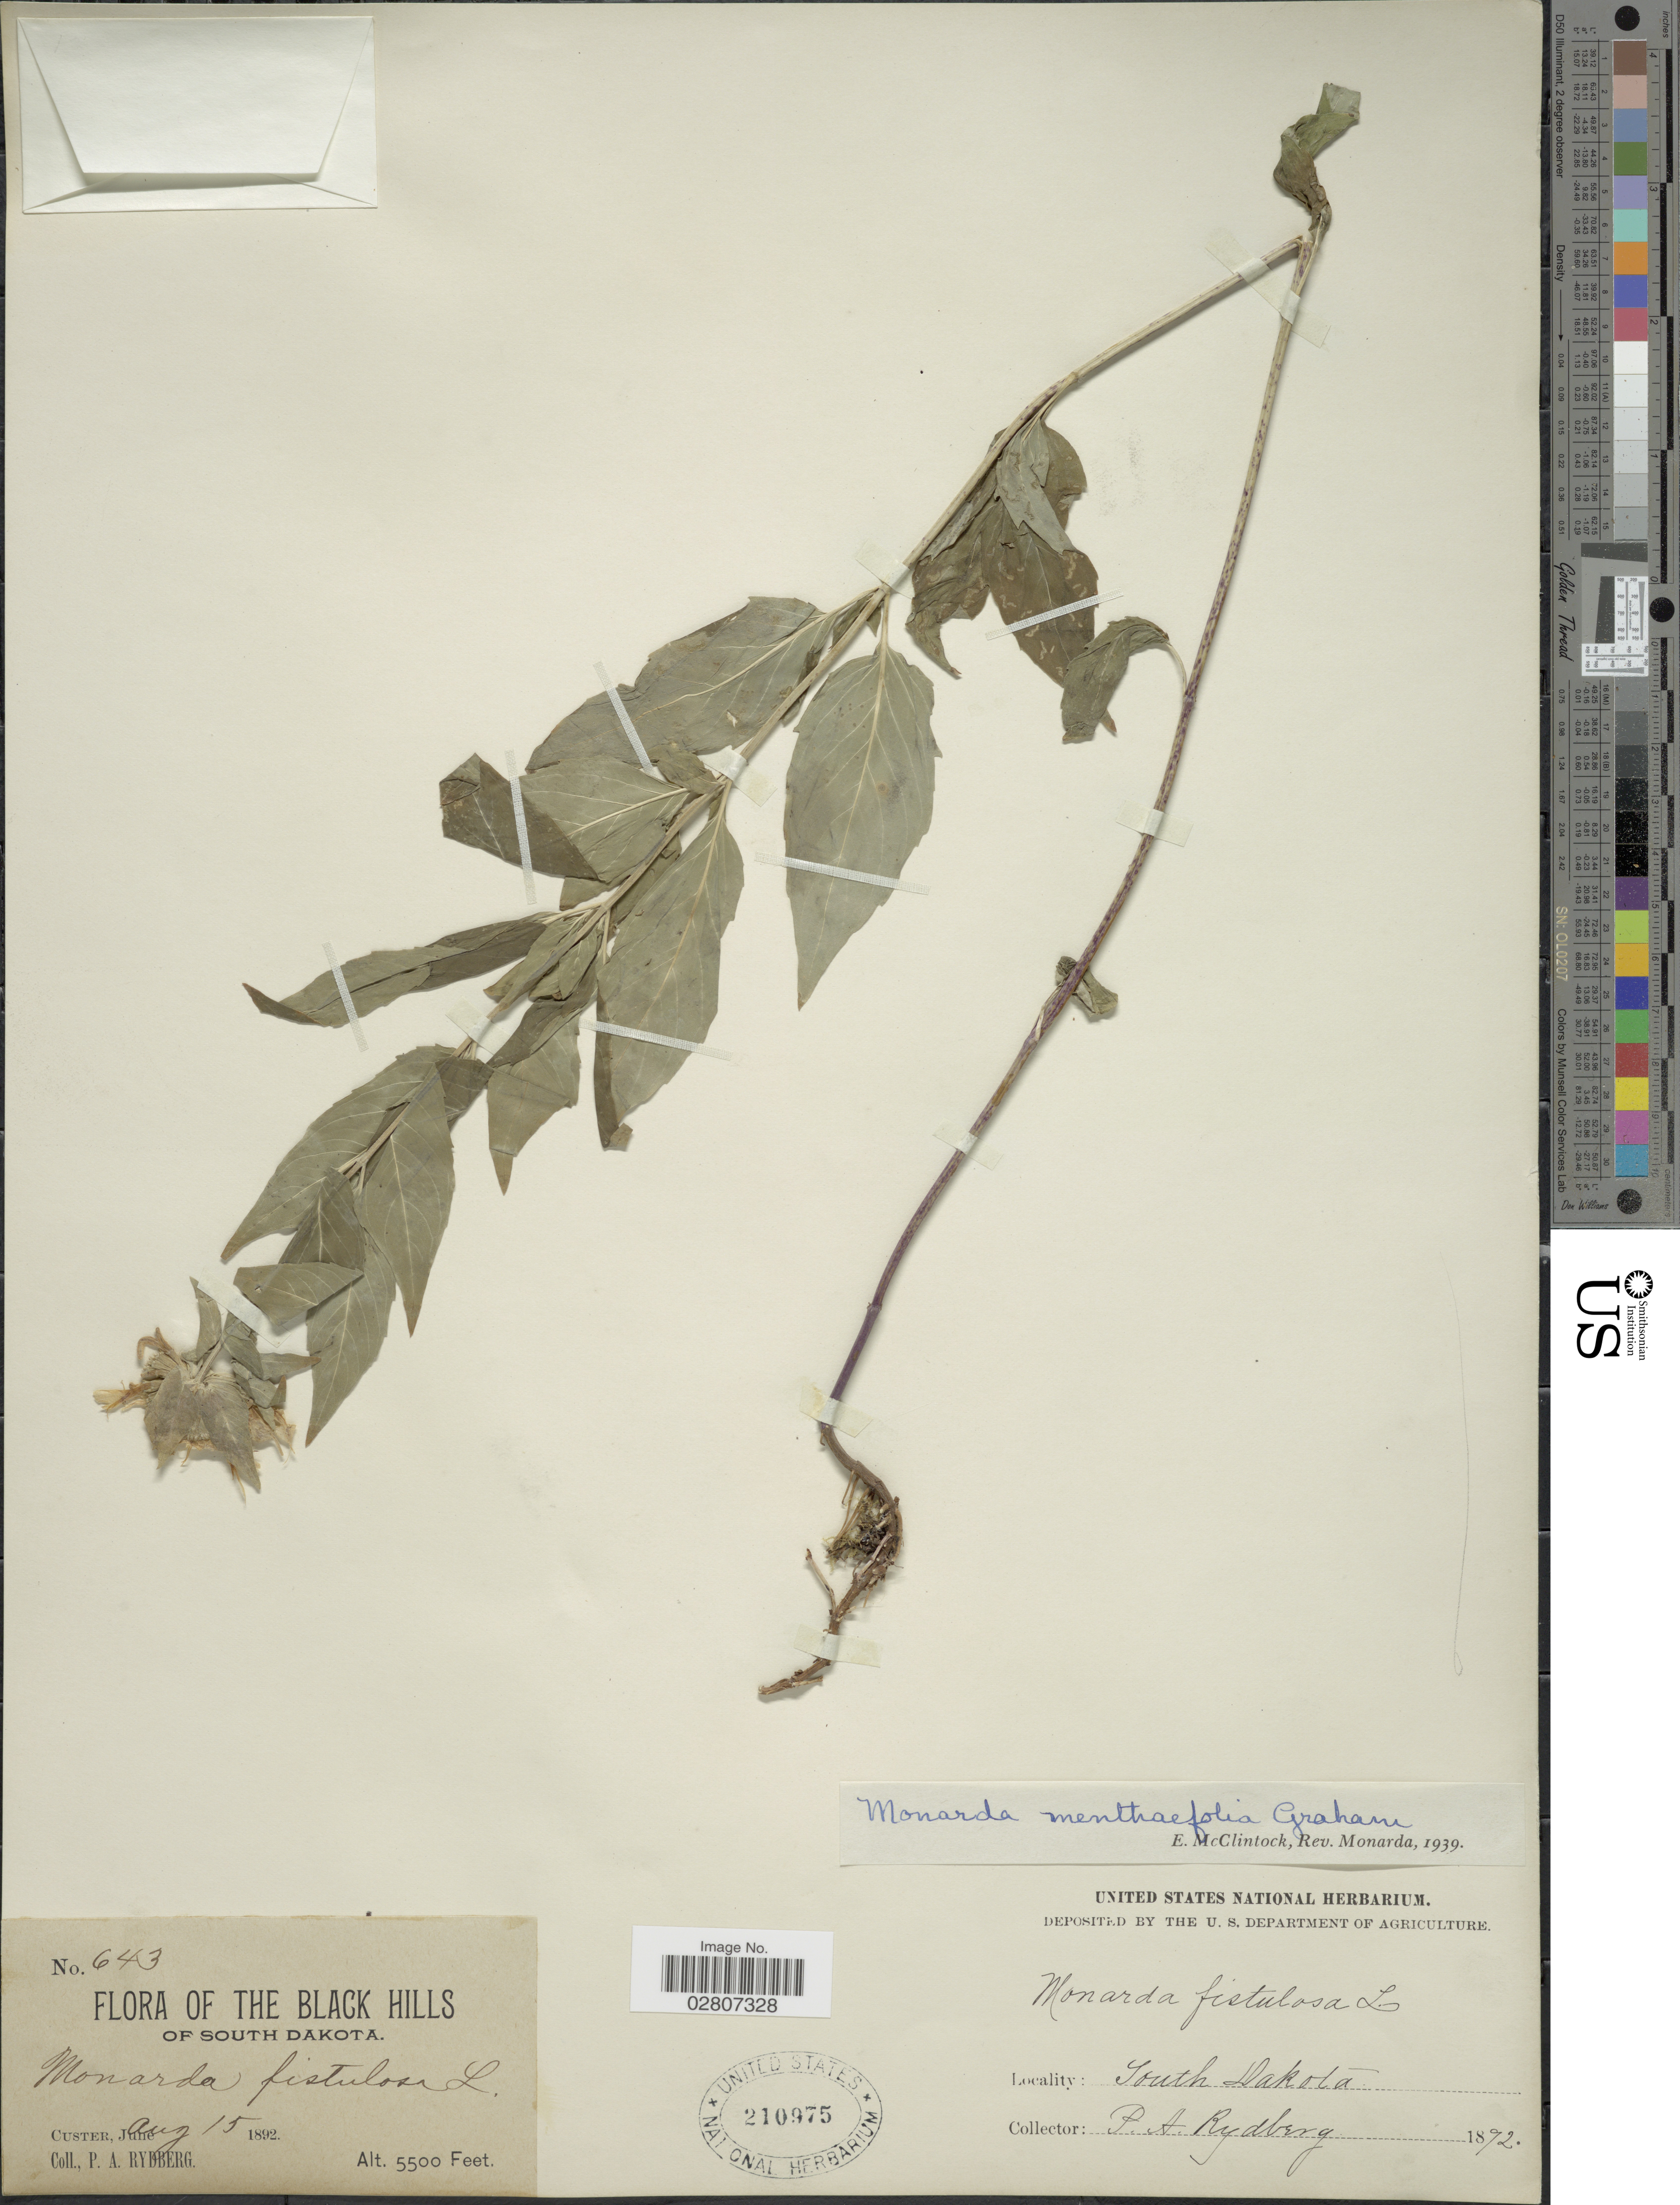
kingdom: Plantae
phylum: Tracheophyta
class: Magnoliopsida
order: Lamiales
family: Lamiaceae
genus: Monarda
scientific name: Monarda fistulosa var. menthifolia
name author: (Graham) Fernald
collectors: P. A. Rydberg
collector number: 643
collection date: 1892-08-15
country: United States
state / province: South Dakota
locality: Black Hills. Custer.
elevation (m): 1676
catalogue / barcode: US 210975